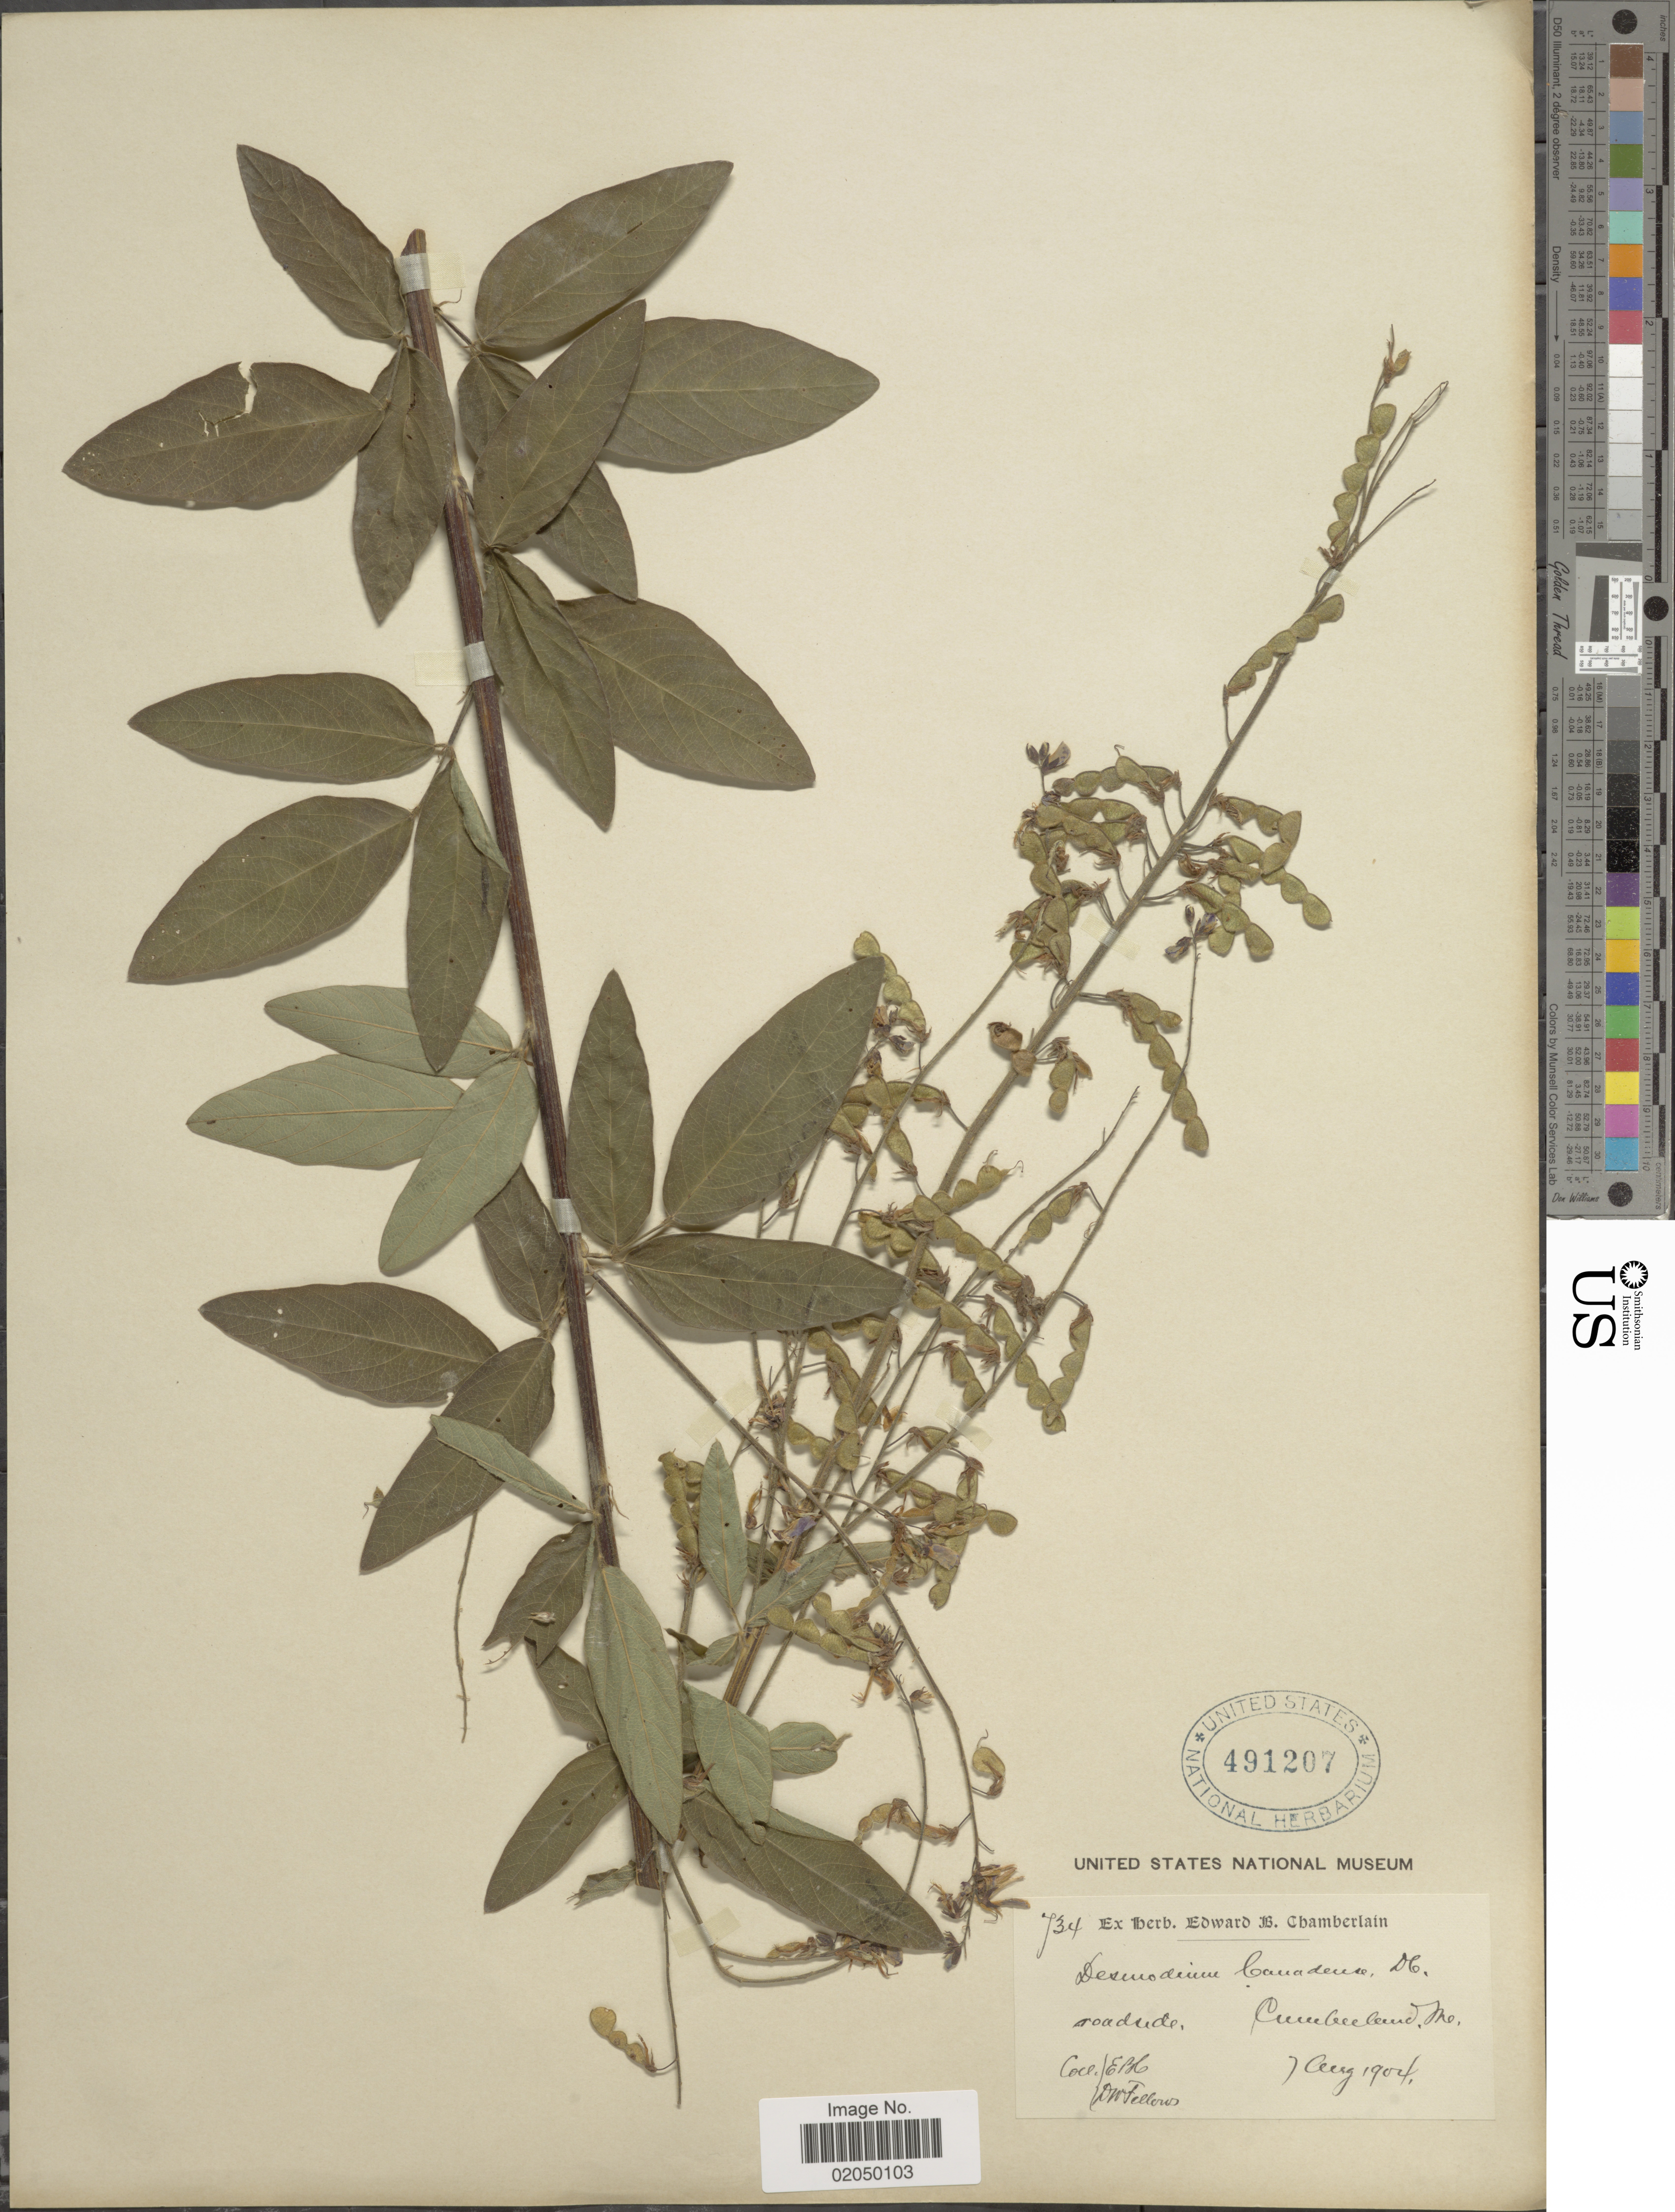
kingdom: Plantae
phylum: Tracheophyta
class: Magnoliopsida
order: Fabales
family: Fabaceae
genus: Desmodium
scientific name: Desmodium canadense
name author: (L.) DC.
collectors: E. Chamberlain & D. W. Fellows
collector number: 734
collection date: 1904-08-07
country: United States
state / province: Maine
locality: Roadside. Cumberland, Me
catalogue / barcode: US 491207